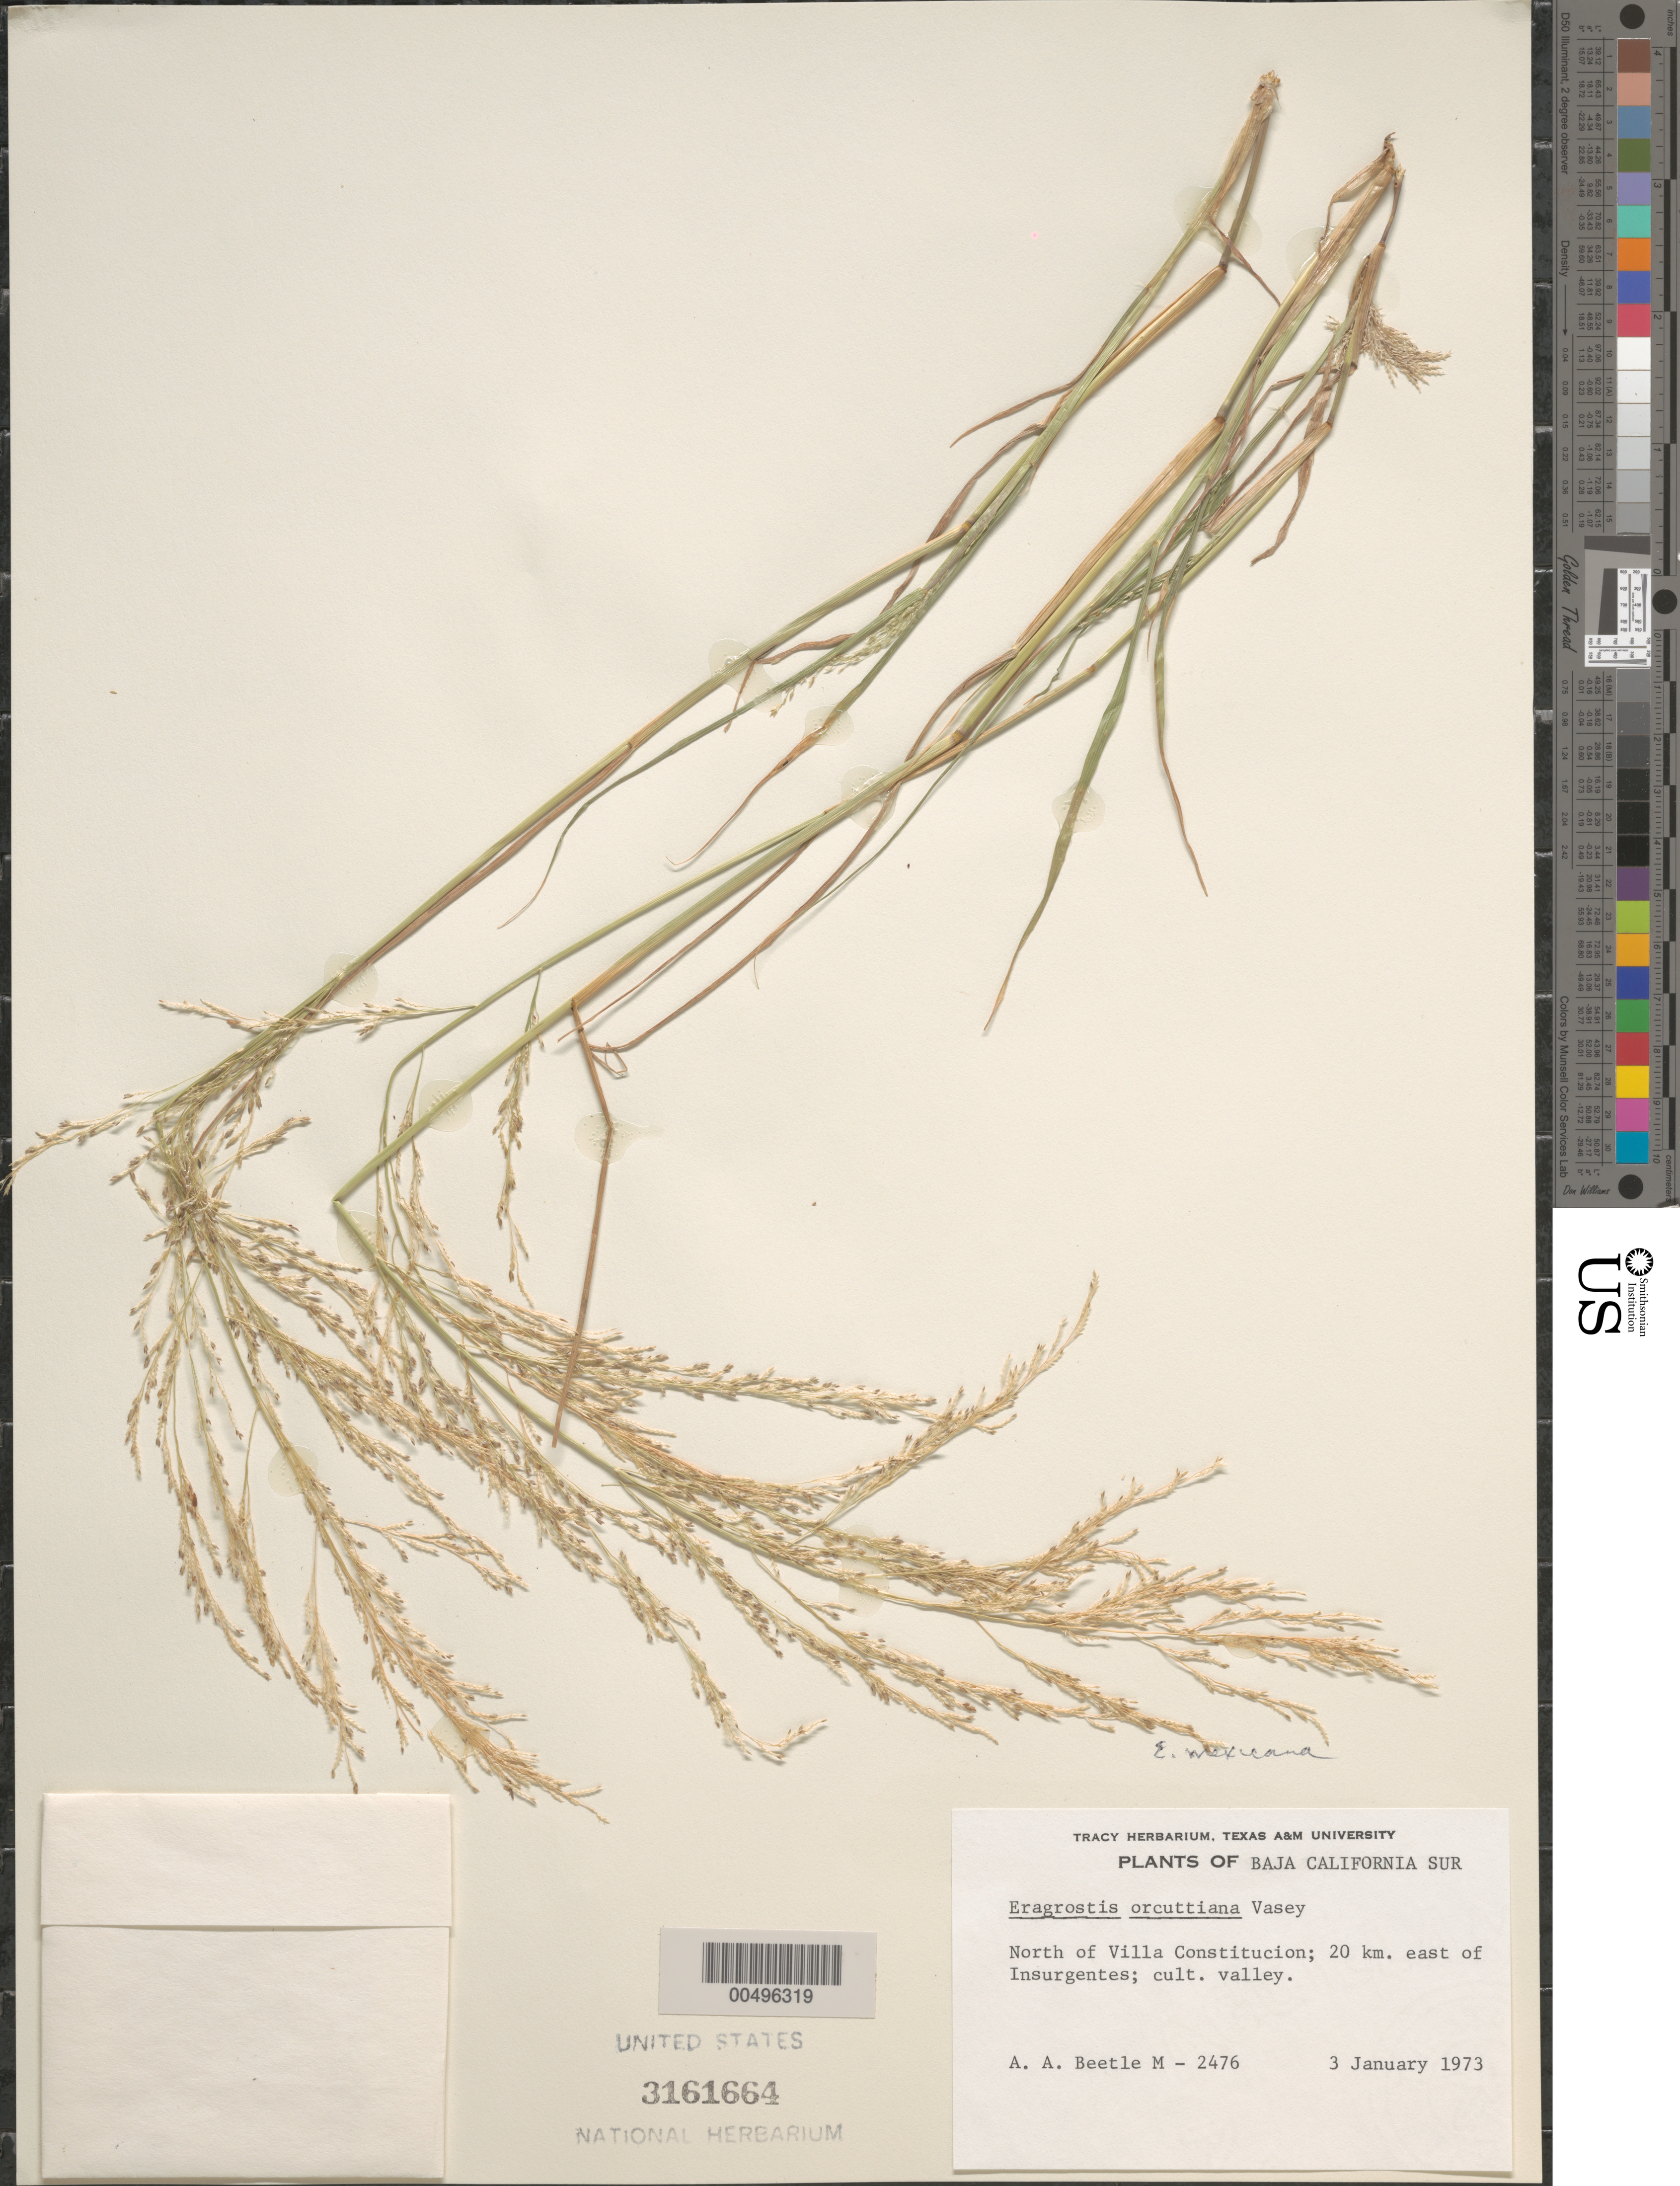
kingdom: Plantae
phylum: Tracheophyta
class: Liliopsida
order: Poales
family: Poaceae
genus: Eragrostis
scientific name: Eragrostis mexicana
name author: (Hornem.) Link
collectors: A. A. Beetle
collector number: M-2476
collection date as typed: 3 Jan 1973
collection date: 1973-01-03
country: Mexico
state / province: Baja California Sur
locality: N of Villa Constitucion, 20 km E of Insurgentes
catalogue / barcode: US 3161664